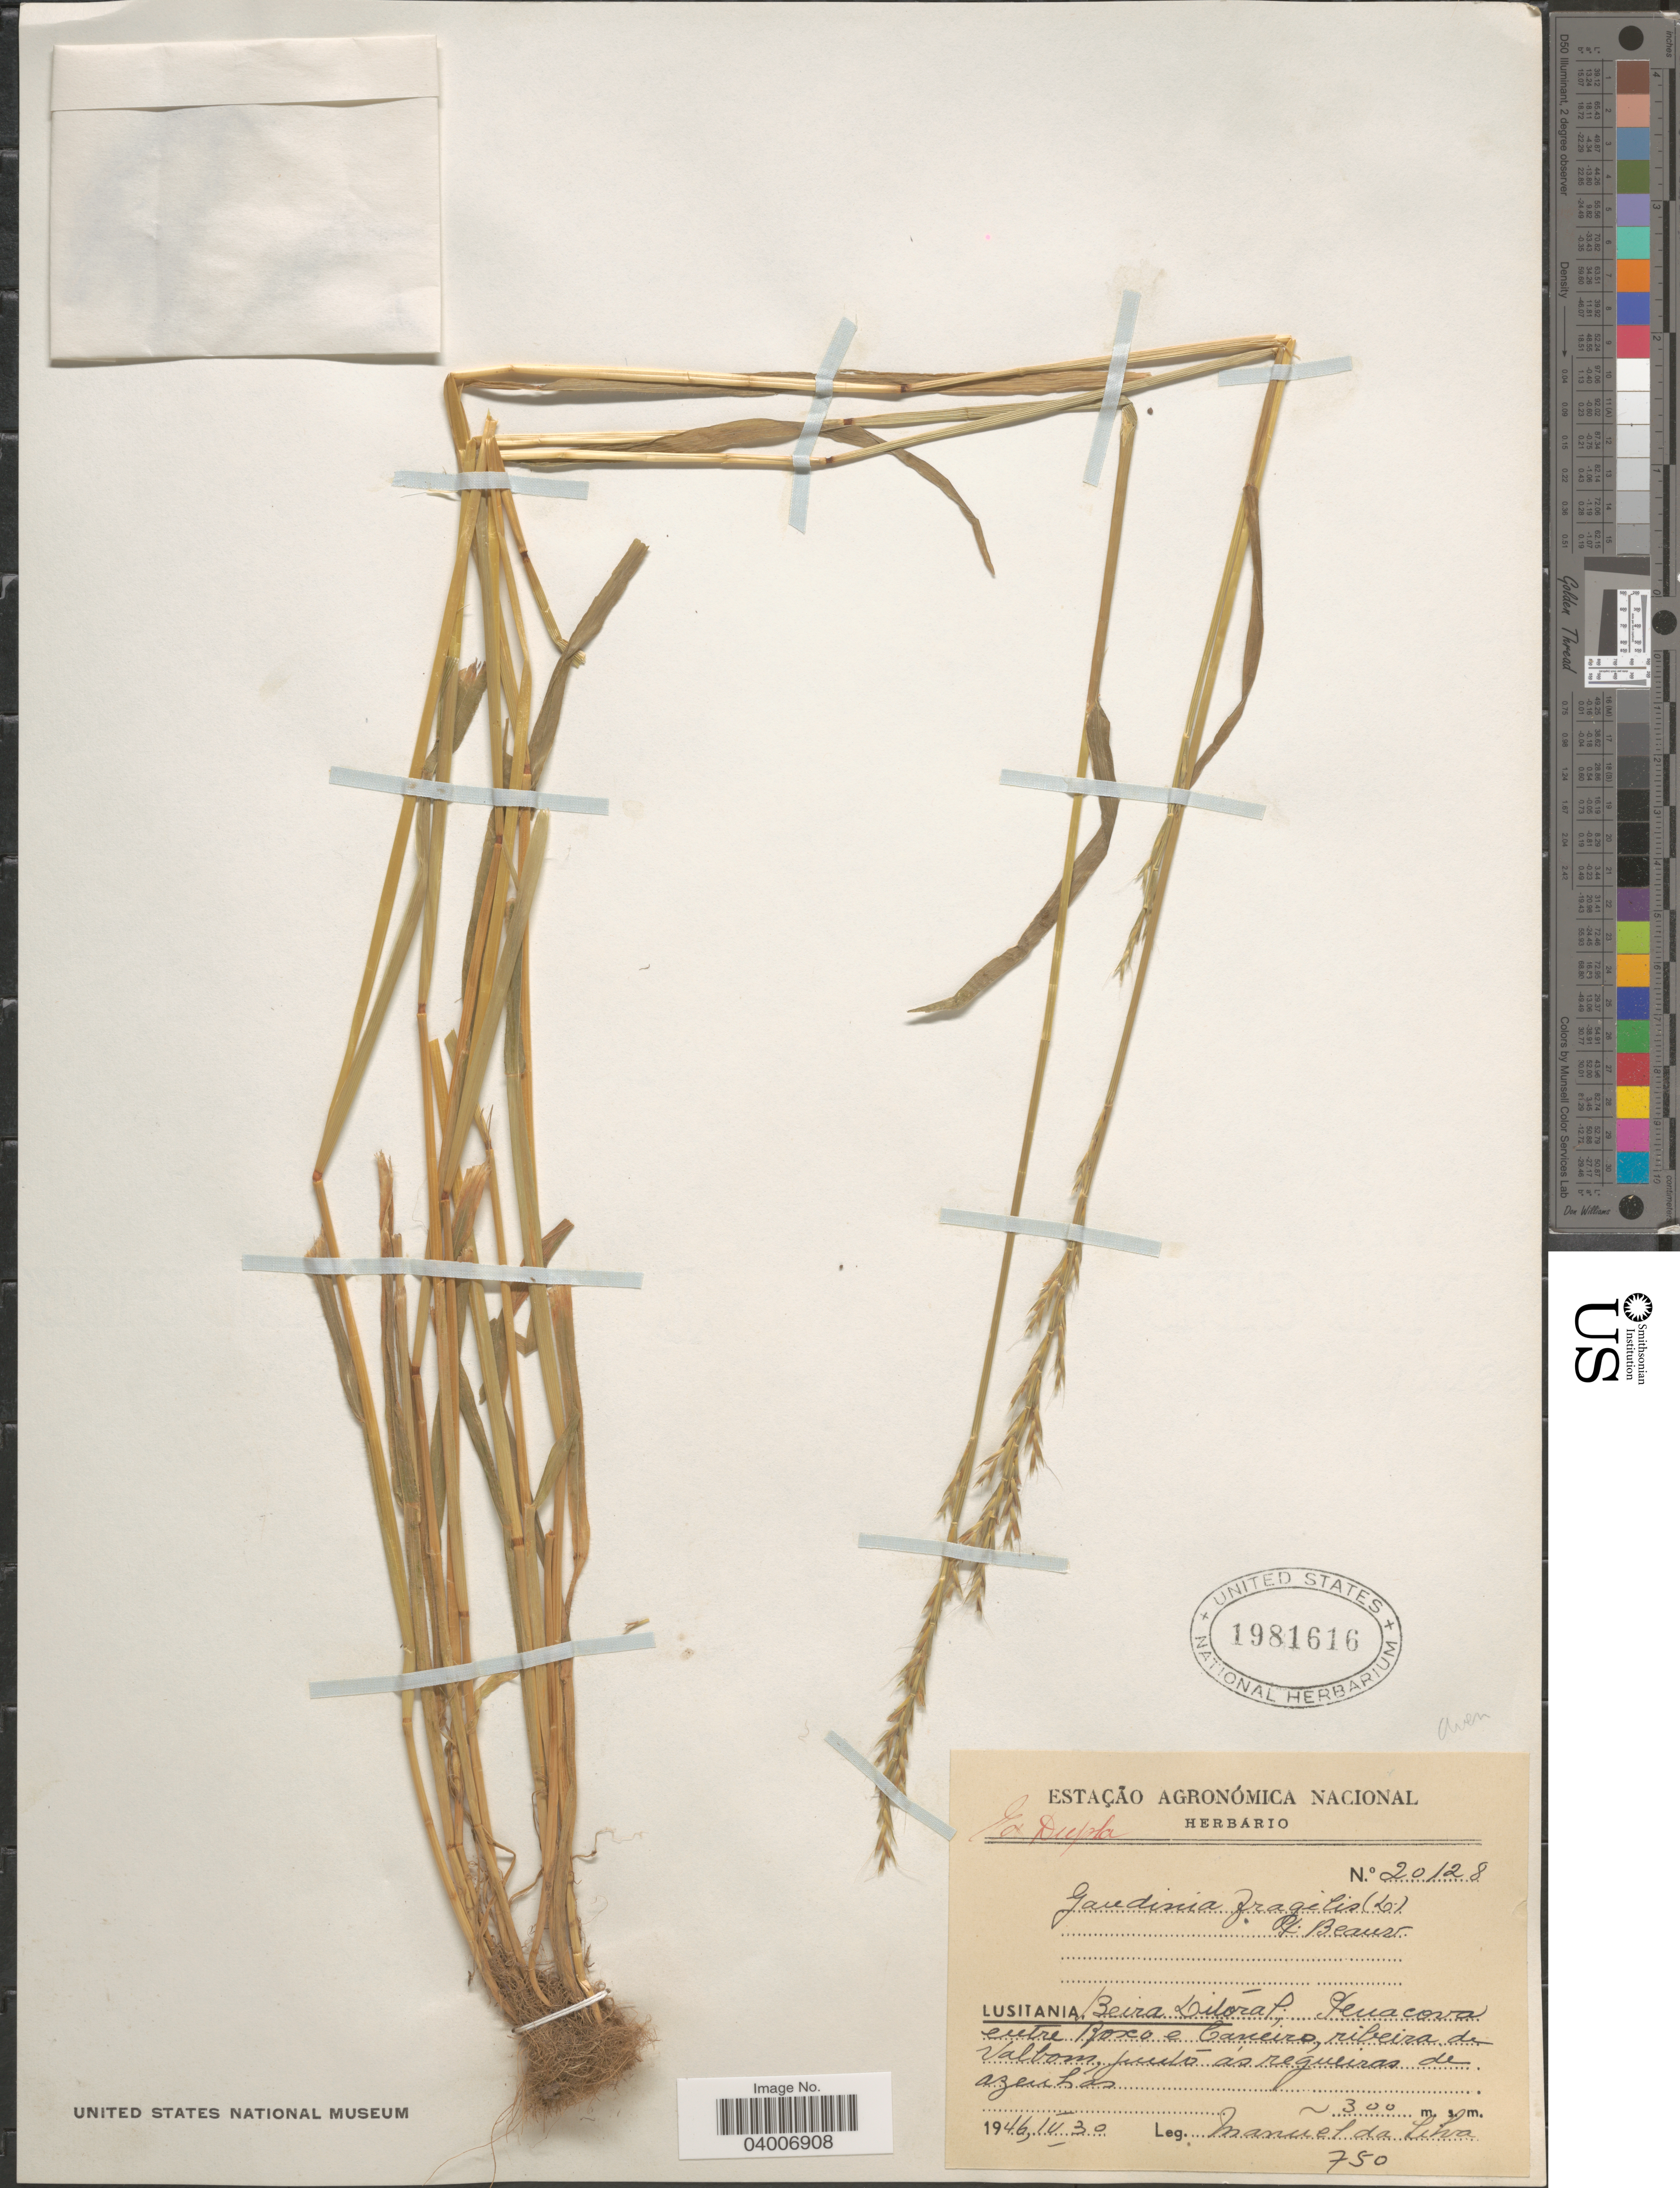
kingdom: Plantae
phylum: Tracheophyta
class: Liliopsida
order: Poales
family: Poaceae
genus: Gaudinia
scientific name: Gaudinia fragilis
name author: (L.) P. Beauv.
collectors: M. Da Silva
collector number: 20128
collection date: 1946-04-30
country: Portugal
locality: Lusitania, Beira Litora P; Tenacova entre Boxo e Caneiro, ribeira de Valbom junto as requeiras de azuelas. [interpreted]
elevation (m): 300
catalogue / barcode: US 1981616